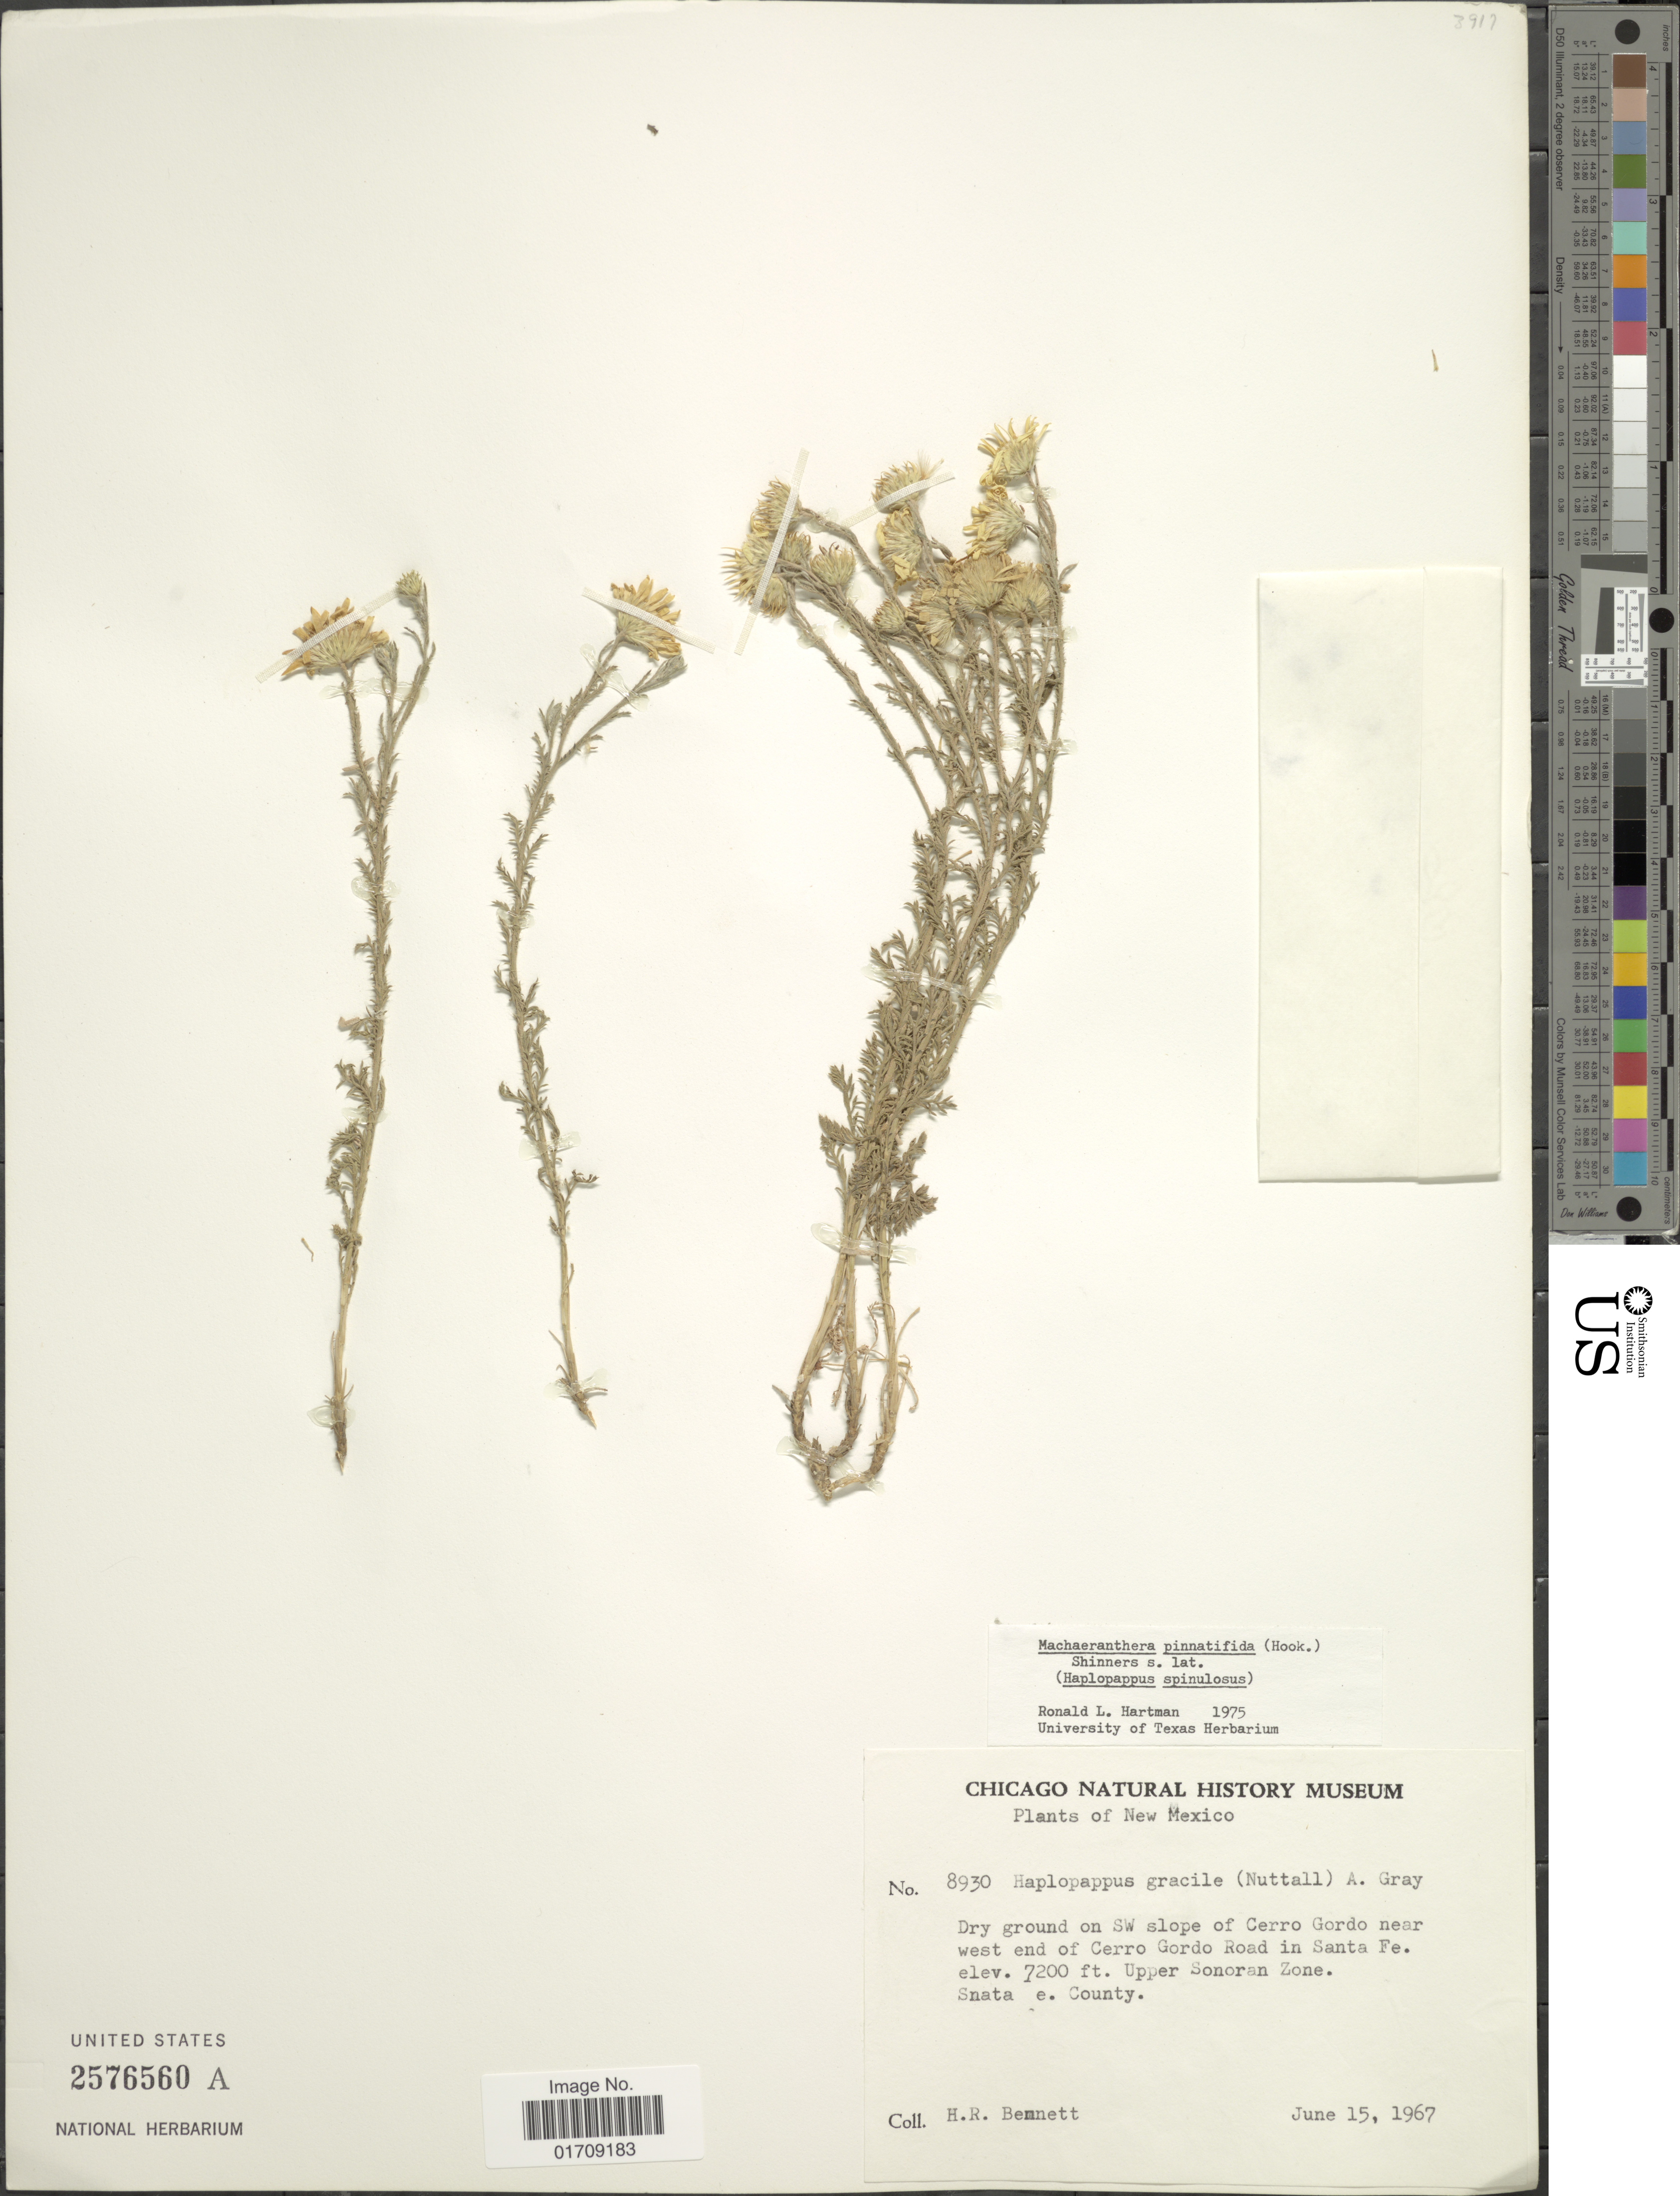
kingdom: Plantae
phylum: Tracheophyta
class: Magnoliopsida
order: Asterales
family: Asteraceae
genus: Machaeranthera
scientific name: Machaeranthera pinnatifida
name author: (Hook.) Shinners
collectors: H. R. Bennett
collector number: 8930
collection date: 1967-06-15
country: United States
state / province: New Mexico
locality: On SW slope of Cerro Gordo near west end of Cerro Gordo Road in Santa Fe, Santa e. County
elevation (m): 2195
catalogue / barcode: US 2576560A